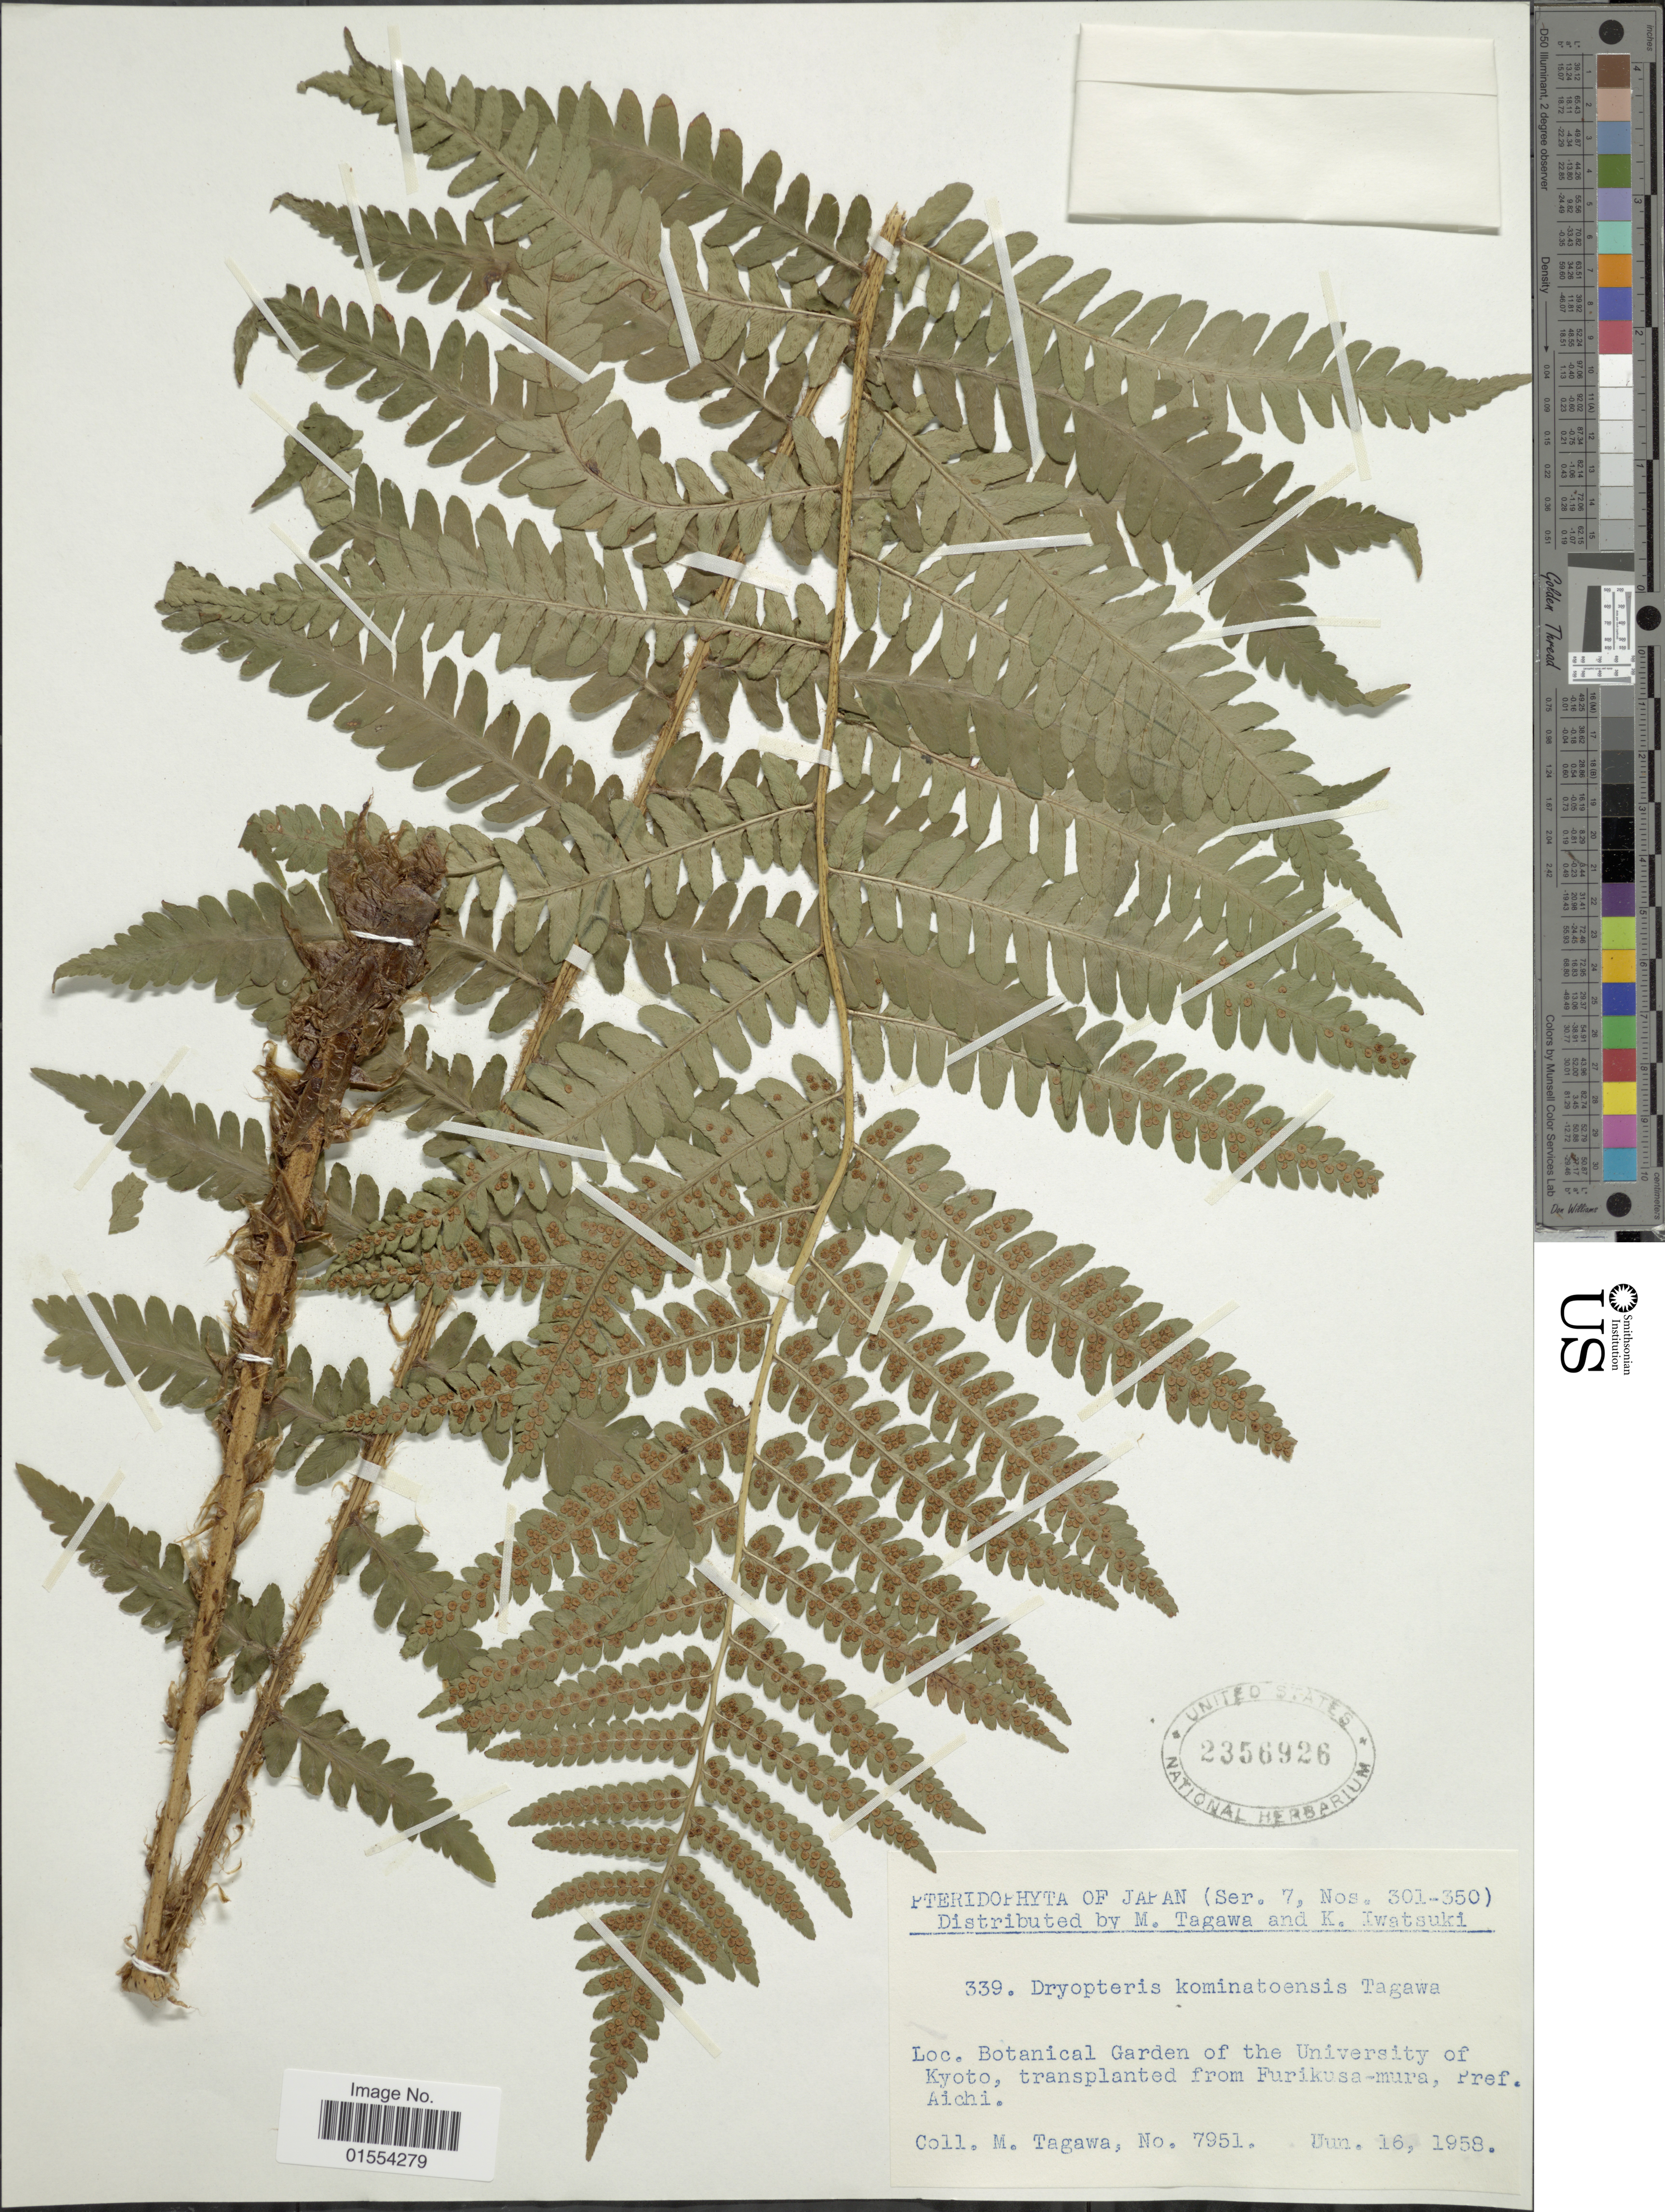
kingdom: Plantae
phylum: Tracheophyta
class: Polypodiopsida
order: Polypodiales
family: Dryopteridaceae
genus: Dryopteris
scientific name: Dryopteris kominatoensis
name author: Tagawa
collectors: M. Tagawa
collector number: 7951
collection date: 1958-06-16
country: Japan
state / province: Kyoto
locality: Botanical Garden of the University of Kyoto.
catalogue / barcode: US 2356926